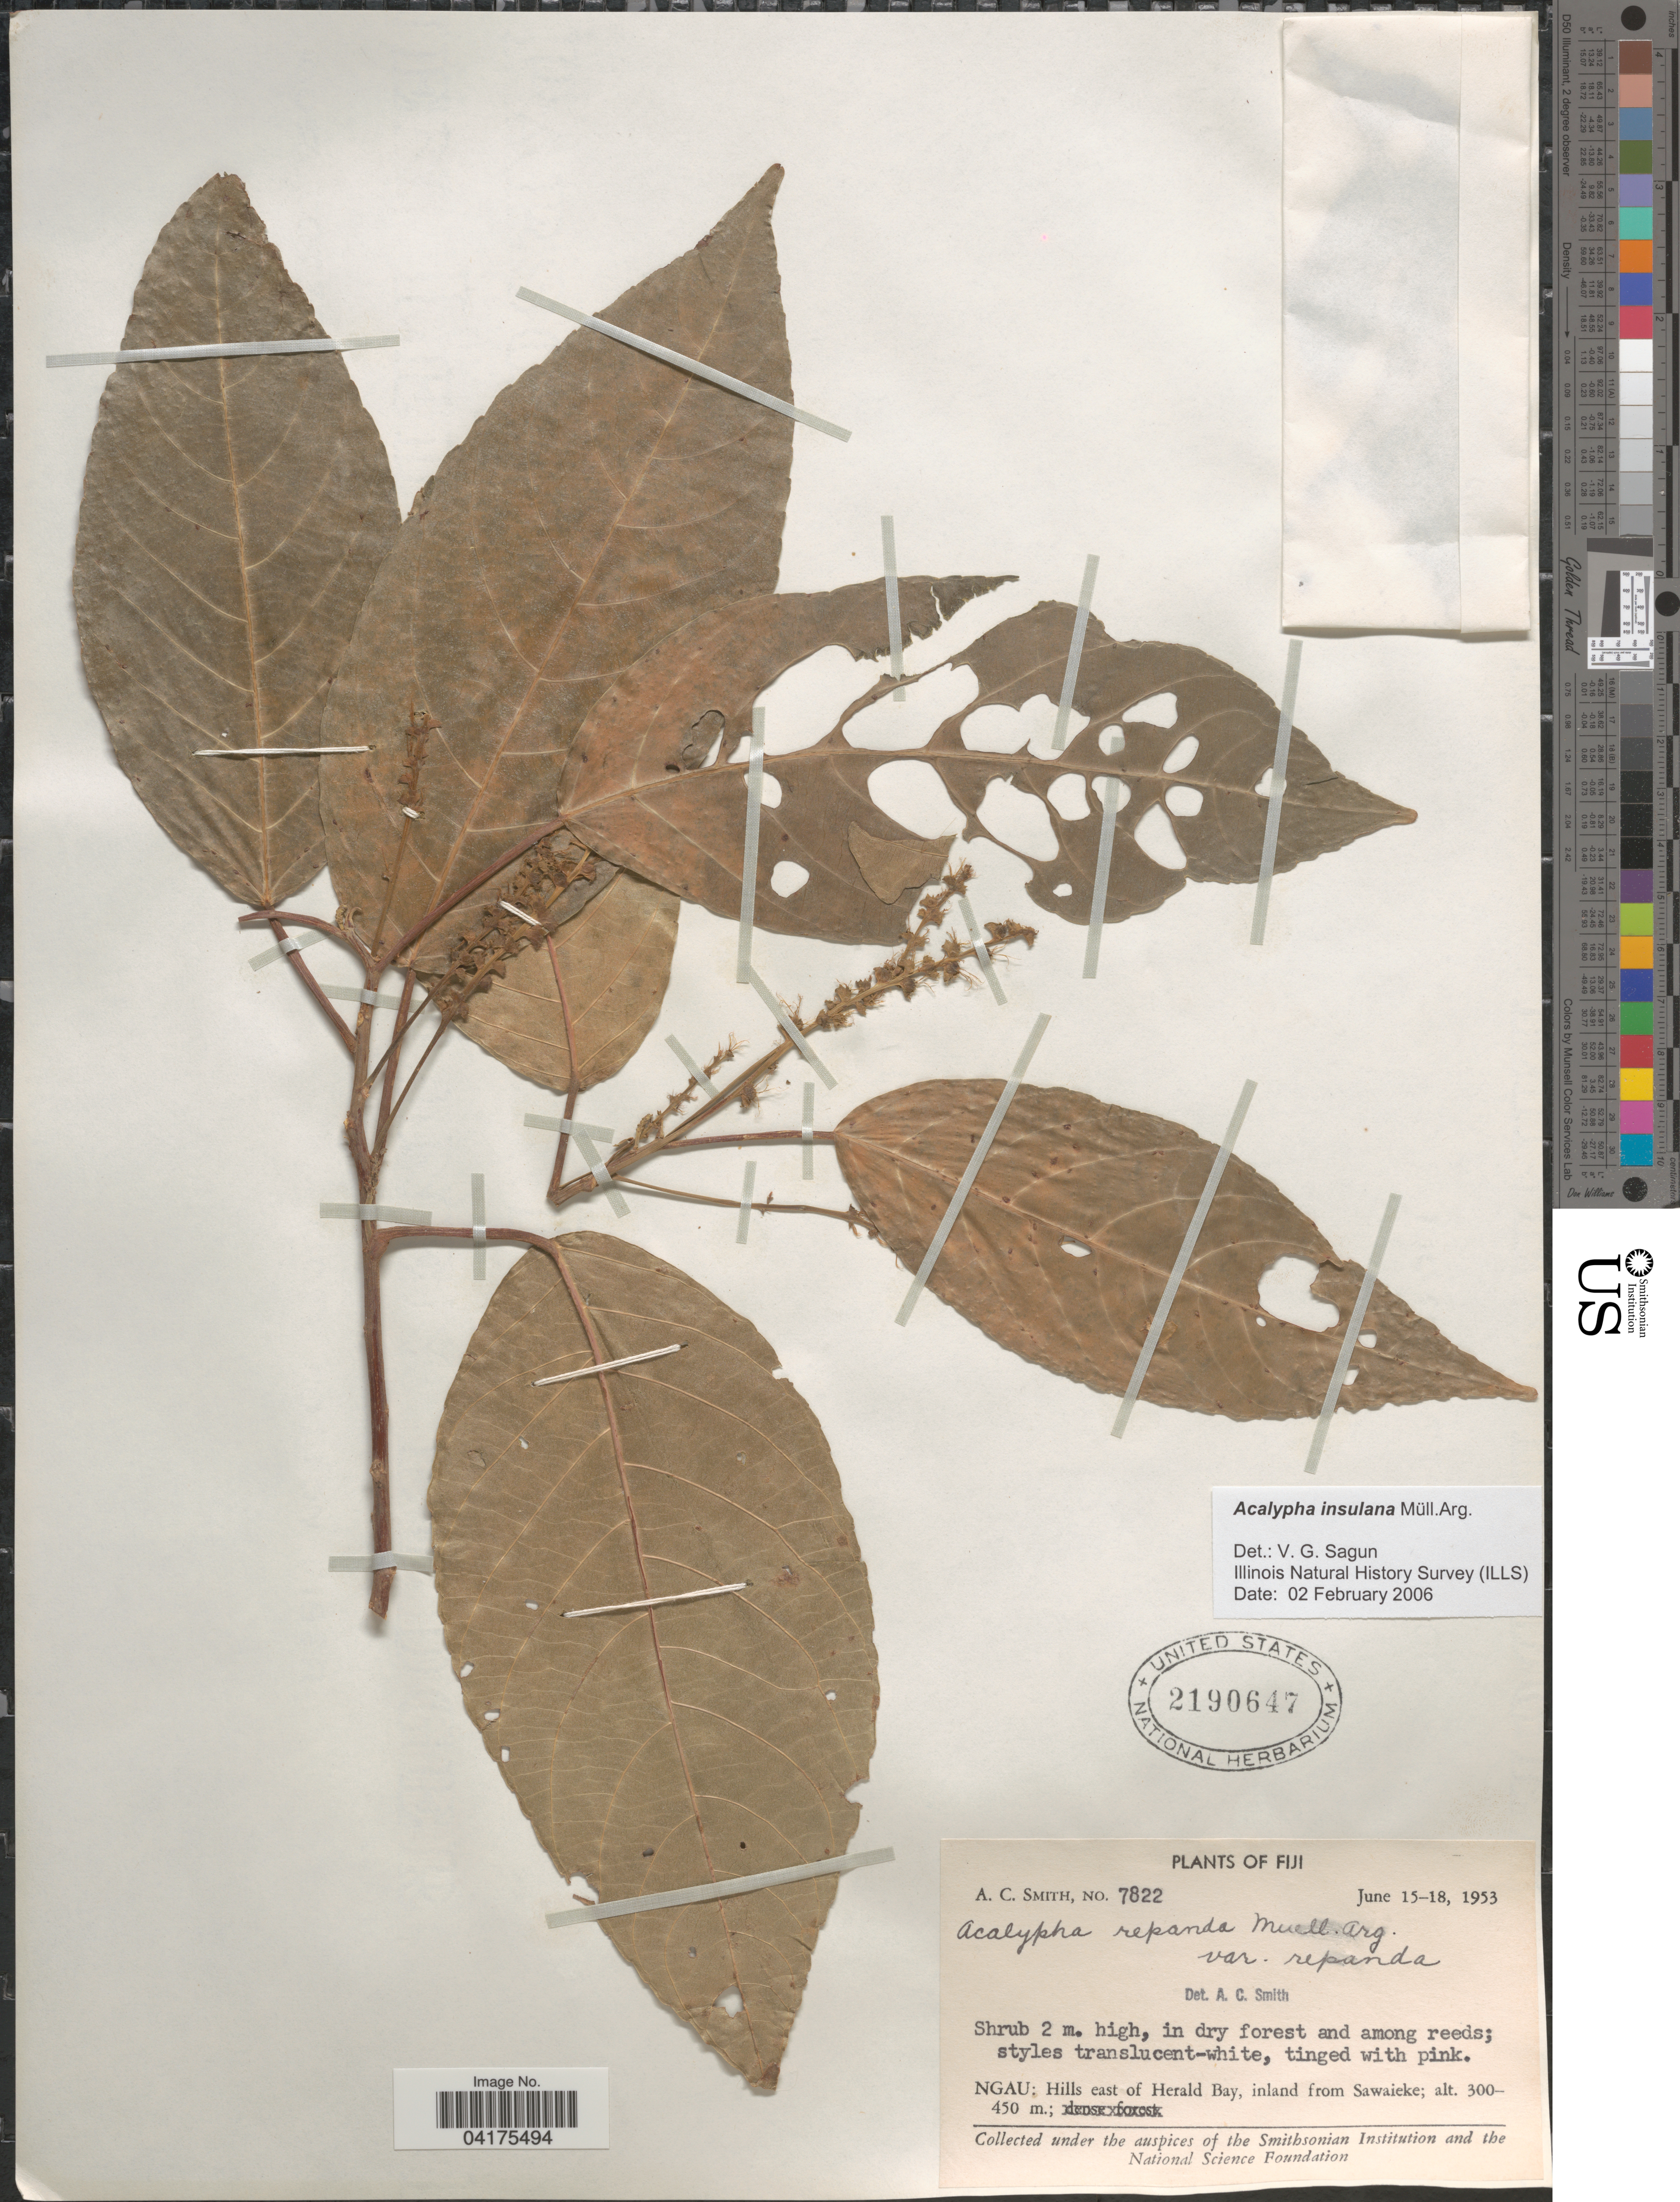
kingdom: Plantae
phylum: Tracheophyta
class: Magnoliopsida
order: Malpighiales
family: Euphorbiaceae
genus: Acalypha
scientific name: Acalypha insulana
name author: Müll. Arg.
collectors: A. C. Smith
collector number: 7822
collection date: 1953-06-15/1953-06-18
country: Fiji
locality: Ngau: Hills east of Herald Bay, inland from Sawaieke.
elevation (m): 300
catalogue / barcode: US 2190647